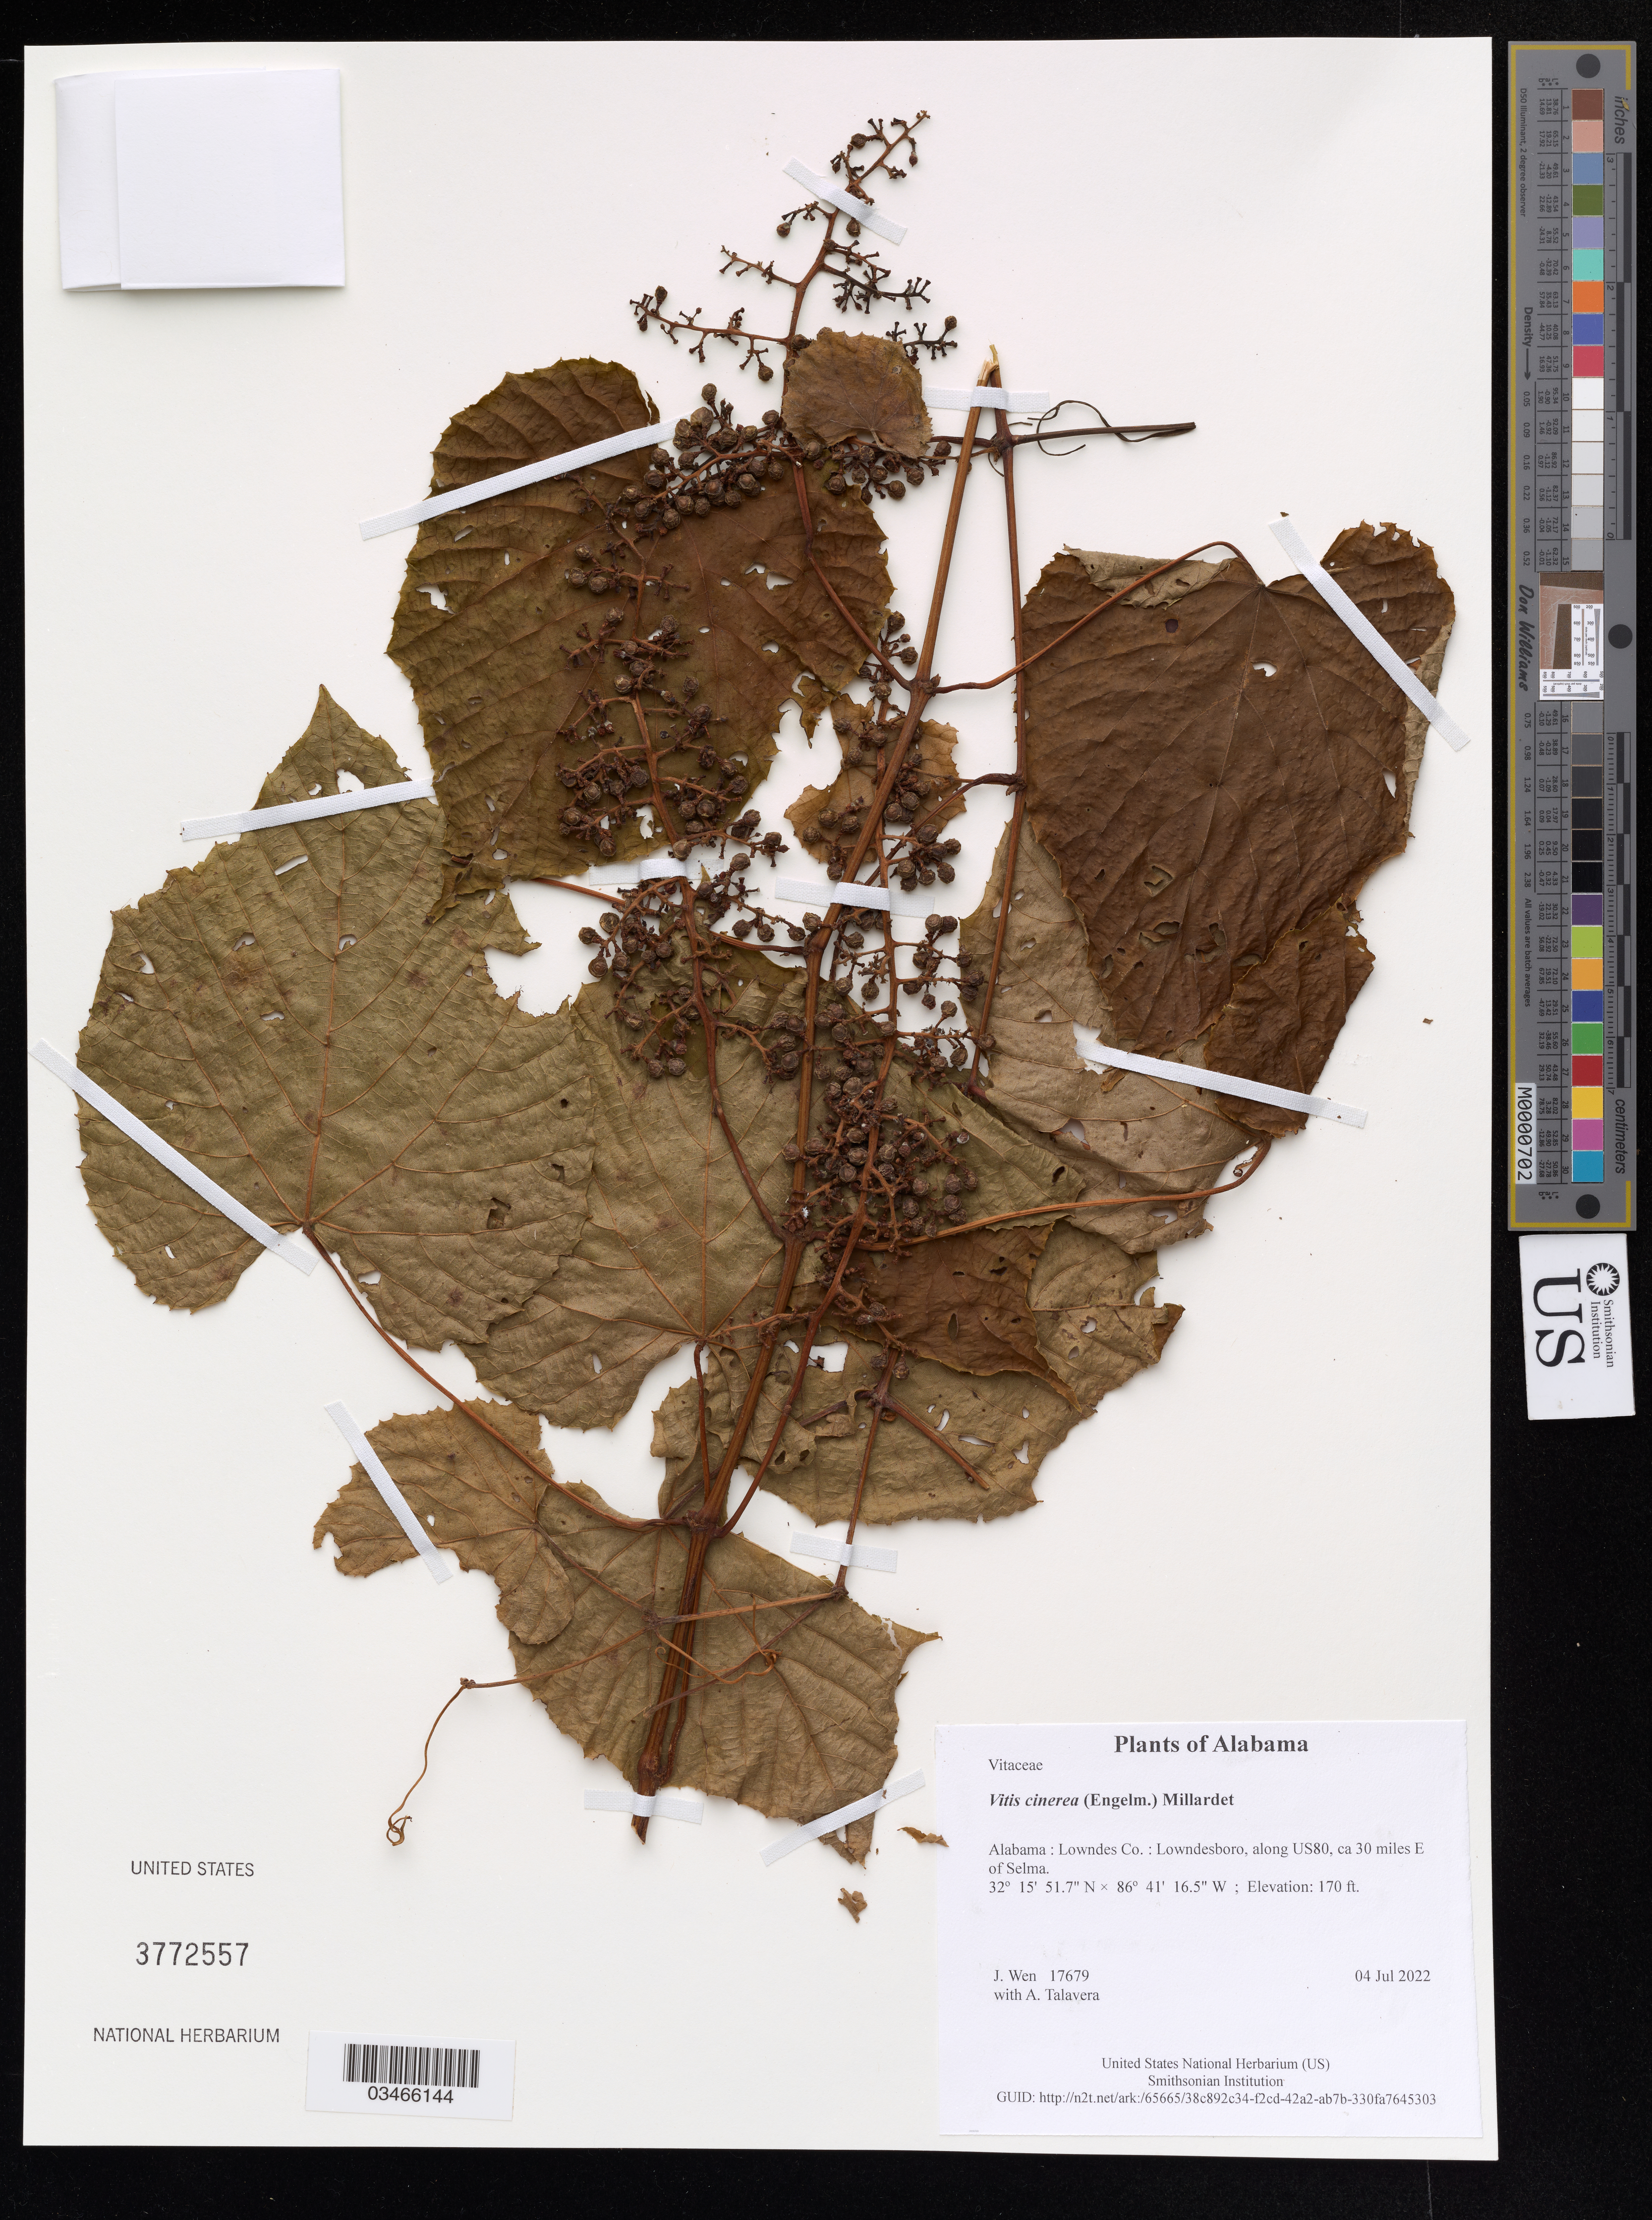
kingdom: Plantae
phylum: Tracheophyta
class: Magnoliopsida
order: Vitales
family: Vitaceae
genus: Vitis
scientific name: Vitis cinerea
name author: (Engelm.) Millardet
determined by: Wen, Jun, (BOT), Smithsonian Institution - National Museum of Natural History (UNITED STATES)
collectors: J. Wen & A. Talavera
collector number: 17679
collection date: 2022-07-04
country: United States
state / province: Alabama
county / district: Lowndes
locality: Lowndesboro, along US80, ca 30 miles E of Selma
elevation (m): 52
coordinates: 32 15.861 N, 86 41.275 W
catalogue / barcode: US 3772557